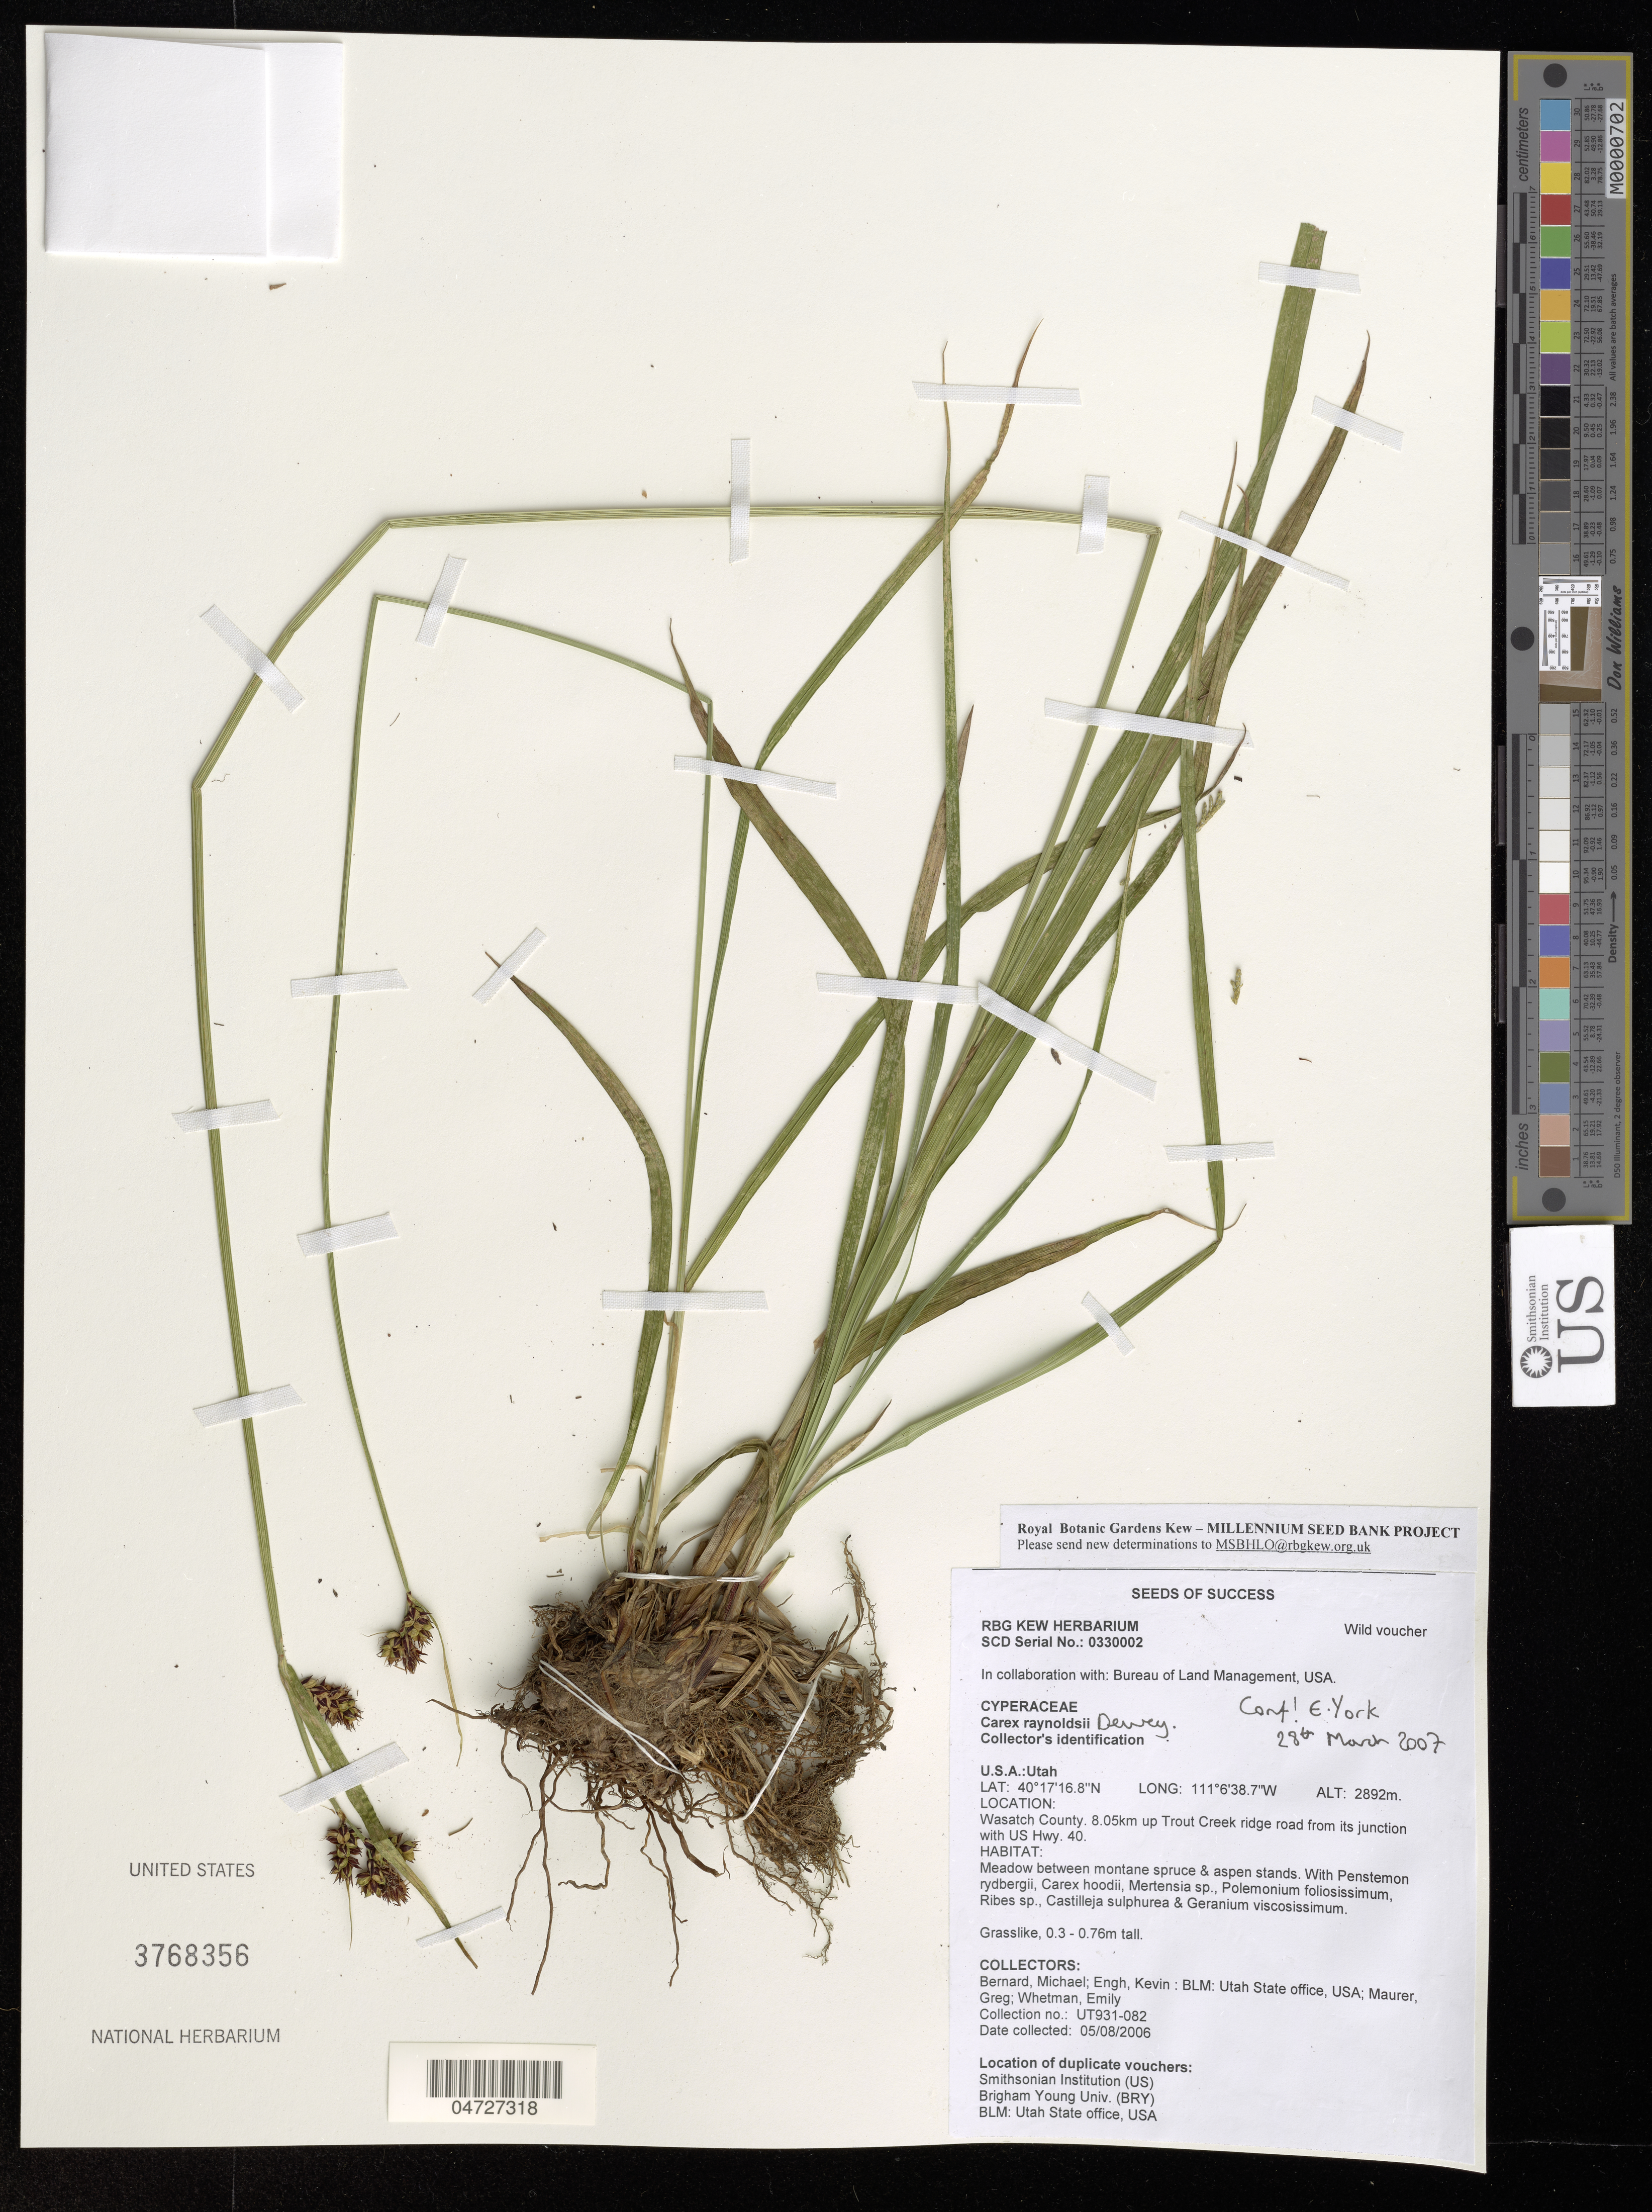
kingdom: Plantae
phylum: Tracheophyta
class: Liliopsida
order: Poales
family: Cyperaceae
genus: Carex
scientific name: Carex raynoldsii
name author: Dewey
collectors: M. Bernard, K. Engh, G. Maurer & E. Whetman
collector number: UT931-082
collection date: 2006-08-05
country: United States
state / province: Utah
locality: Wasatch County. 8.05km up Trout Creek ridge road from its junction with US Hwy. 40.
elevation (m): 2892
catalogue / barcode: US 3768356